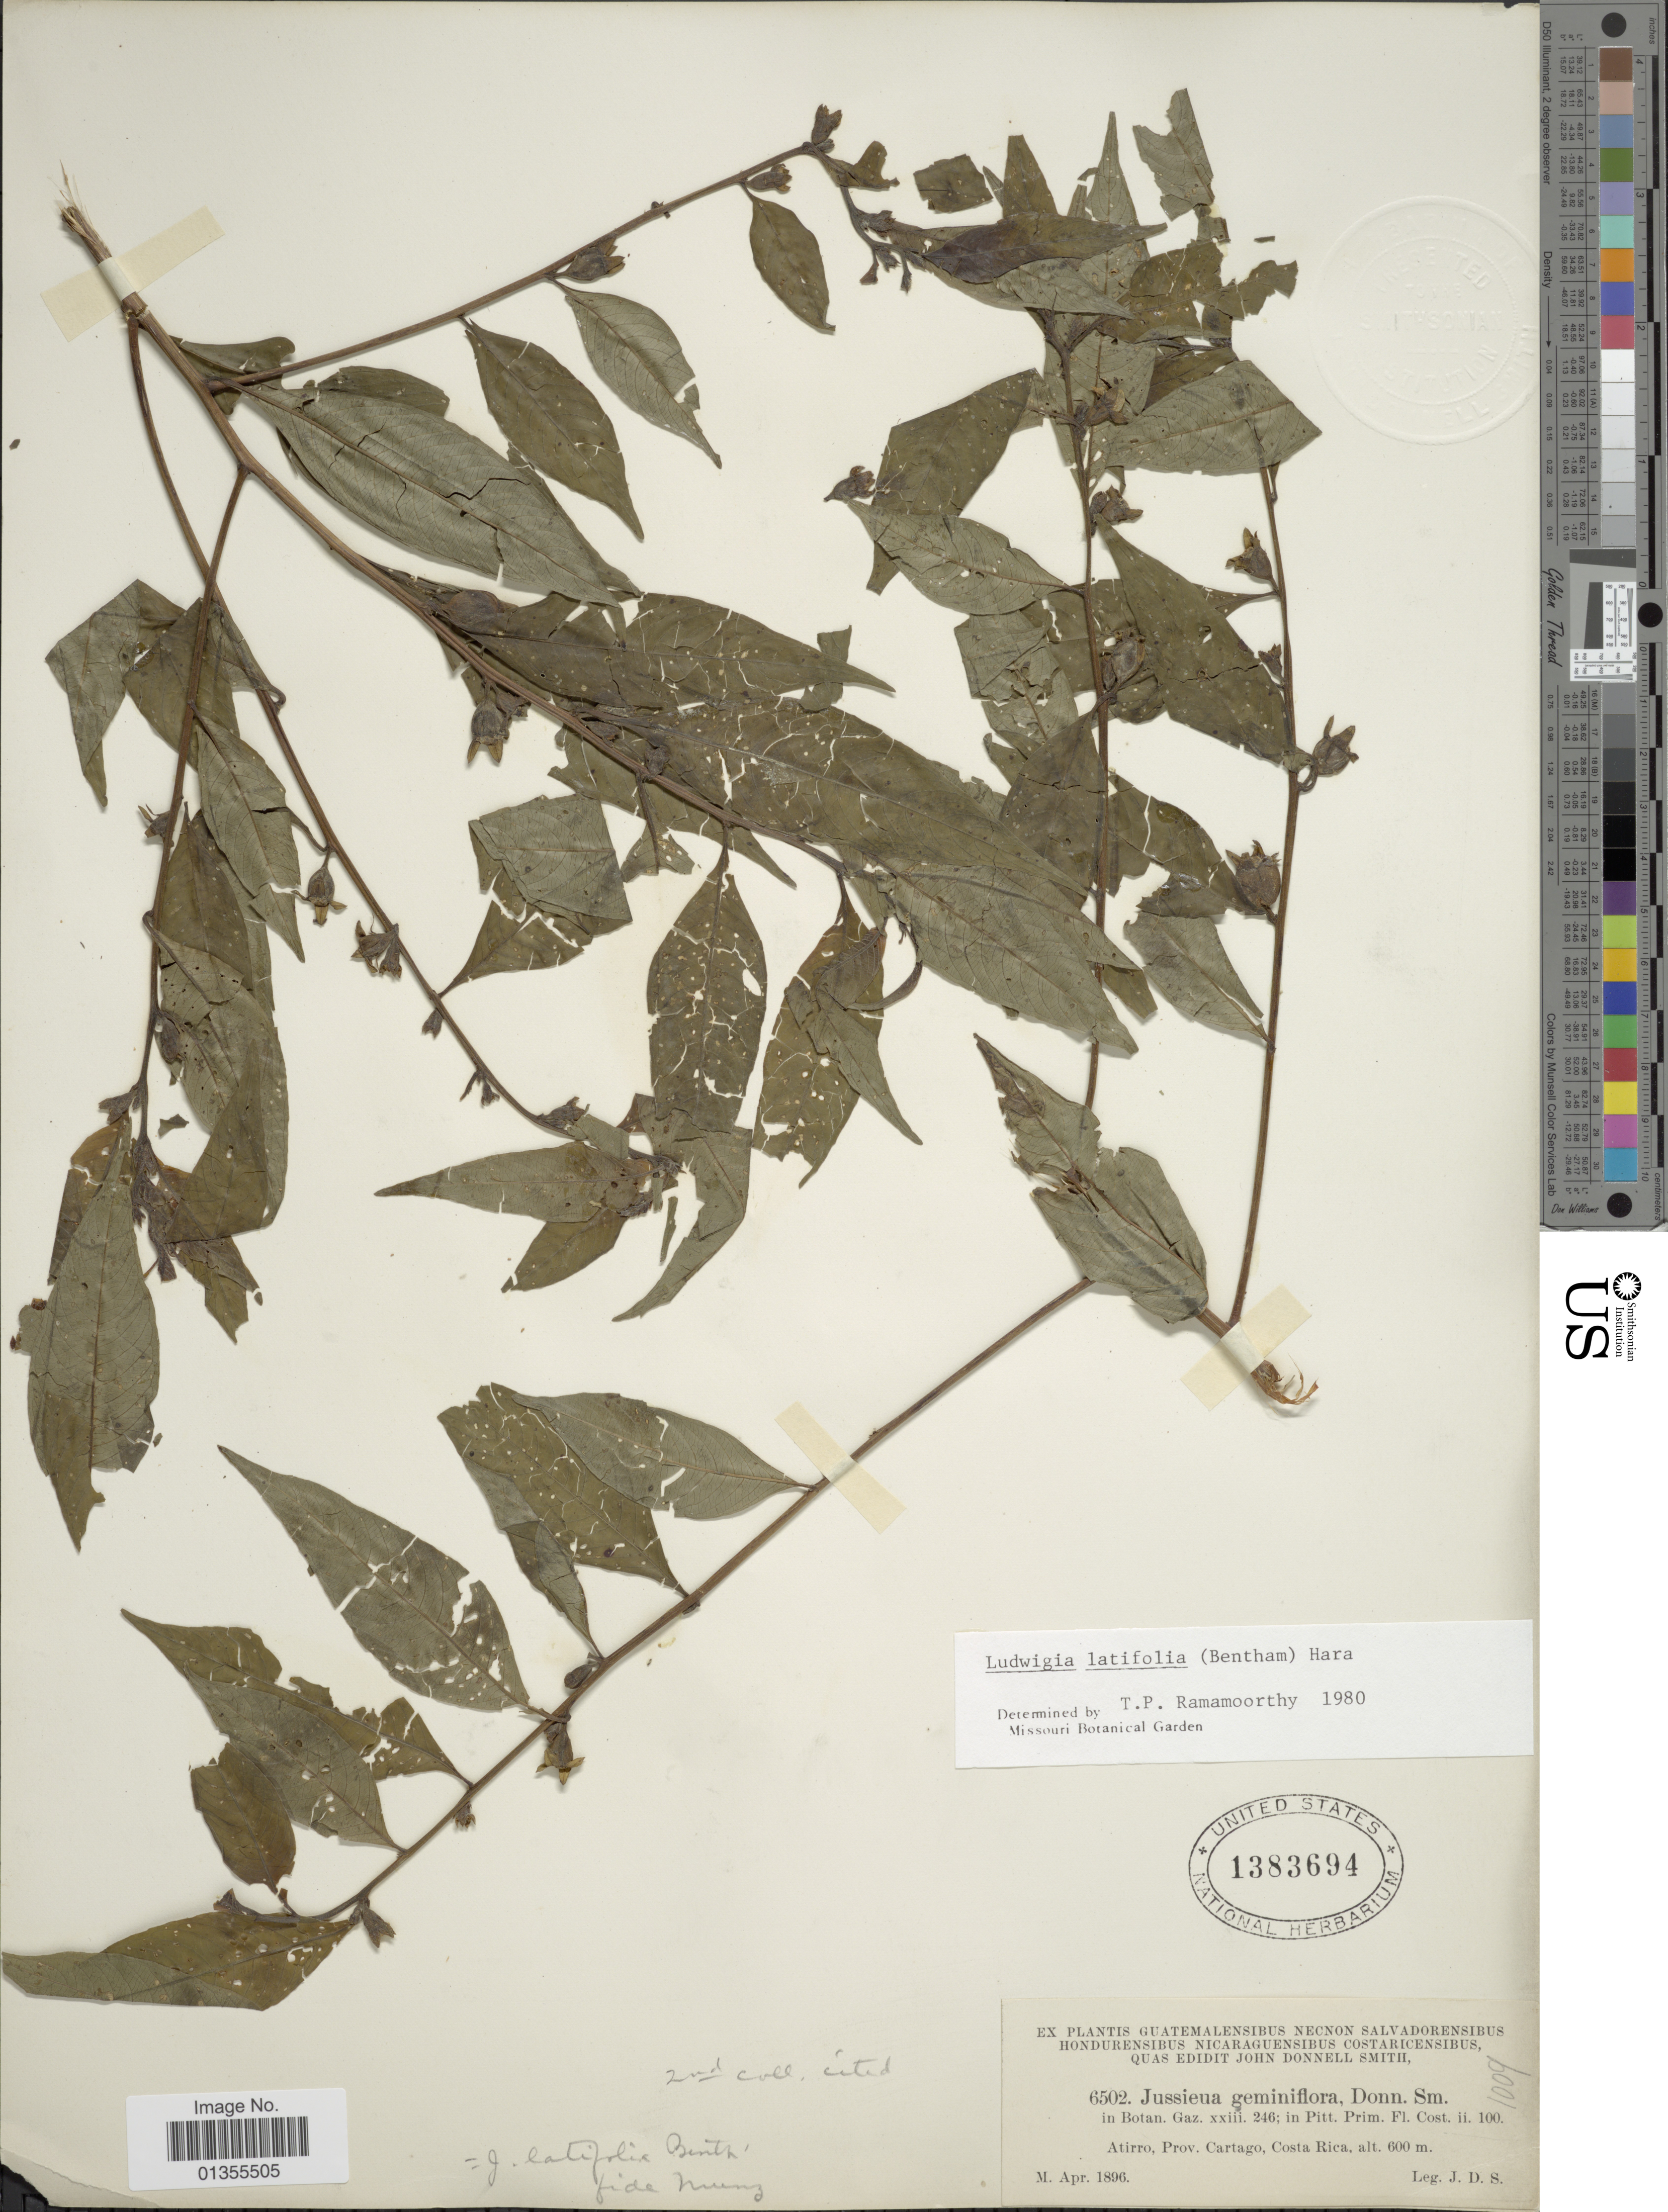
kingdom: Plantae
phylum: Tracheophyta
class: Magnoliopsida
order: Myrtales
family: Onagraceae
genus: Ludwigia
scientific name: Ludwigia latifolia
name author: (Benth.) H. Hara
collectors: J. Donnell Smith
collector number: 6502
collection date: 1896-04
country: Costa Rica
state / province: Cartago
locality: Atirro, Prov. Cartago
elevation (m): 600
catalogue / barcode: US 1383694